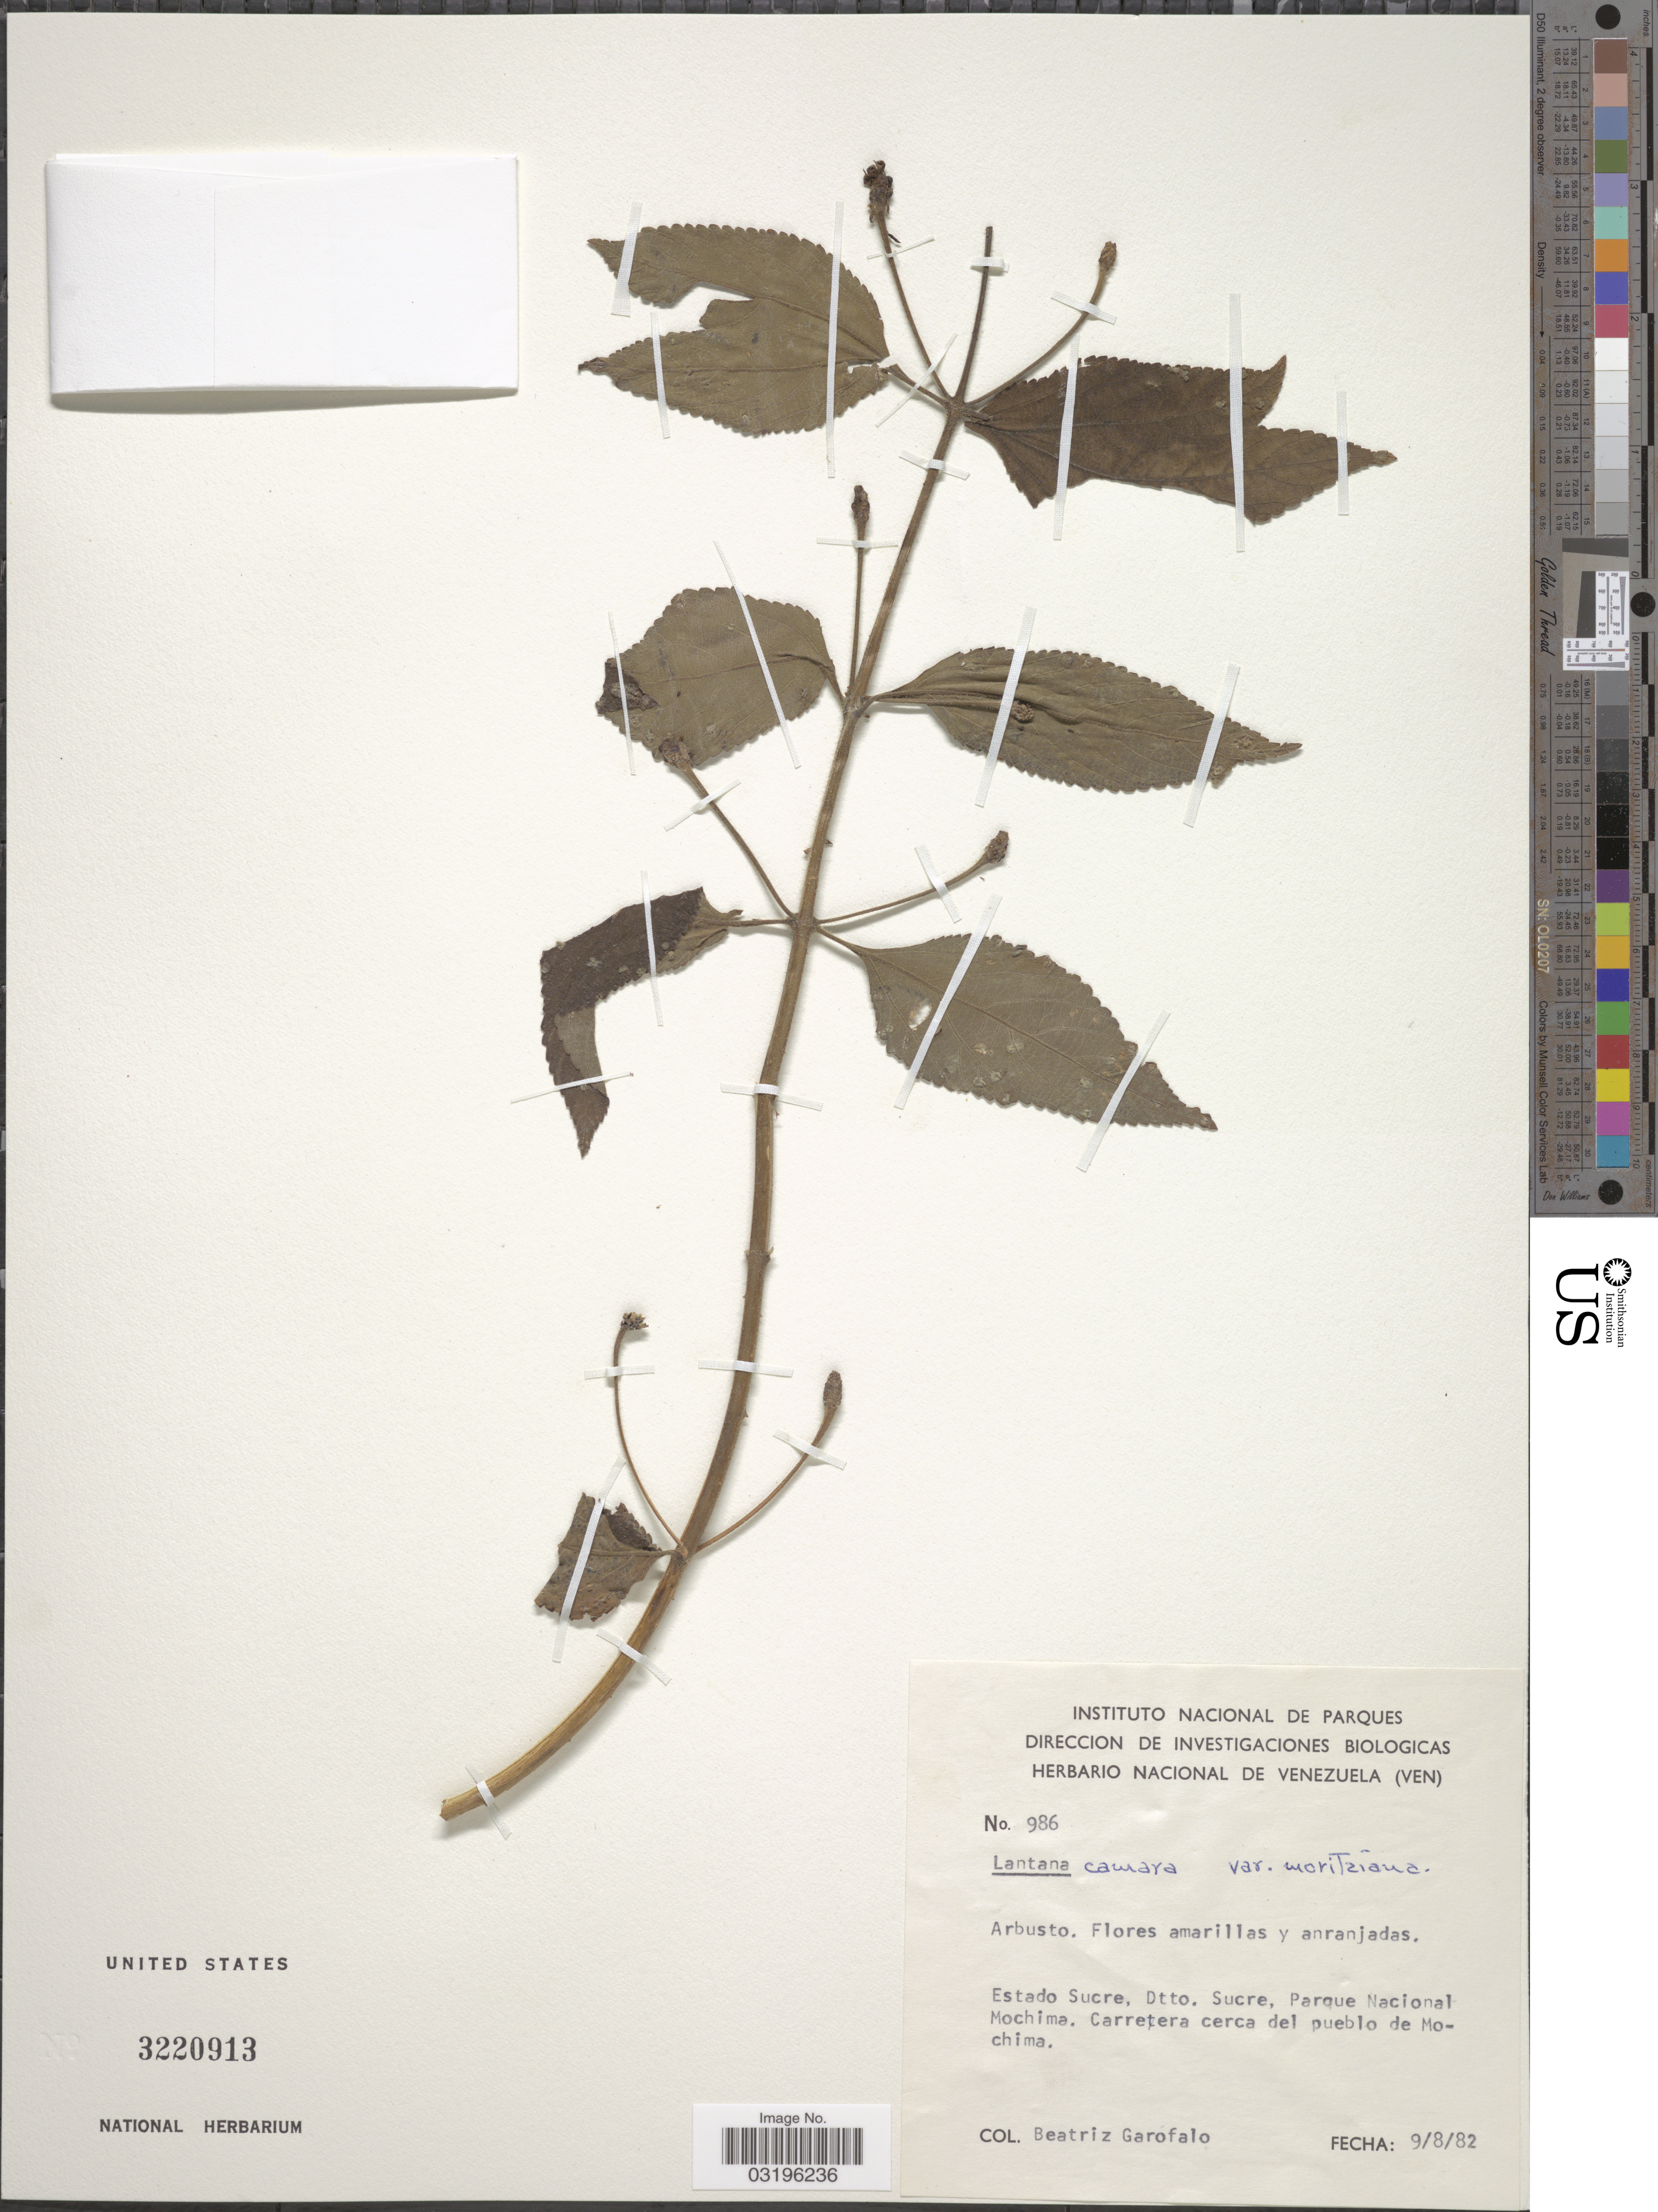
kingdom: Plantae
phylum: Tracheophyta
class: Magnoliopsida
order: Lamiales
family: Verbenaceae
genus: Lantana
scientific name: Lantana camara var. moritziana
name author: (Otto & A. Dietr.) López-Pal.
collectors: B. Garofalo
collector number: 986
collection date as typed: Transcribed d/m/y: 9/8/82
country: Venezuela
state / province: Sucre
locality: Dtto. Sucre, Parque Nacional Mochima. Carretera cerca del pueblo de Mochima.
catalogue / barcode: US 3220913